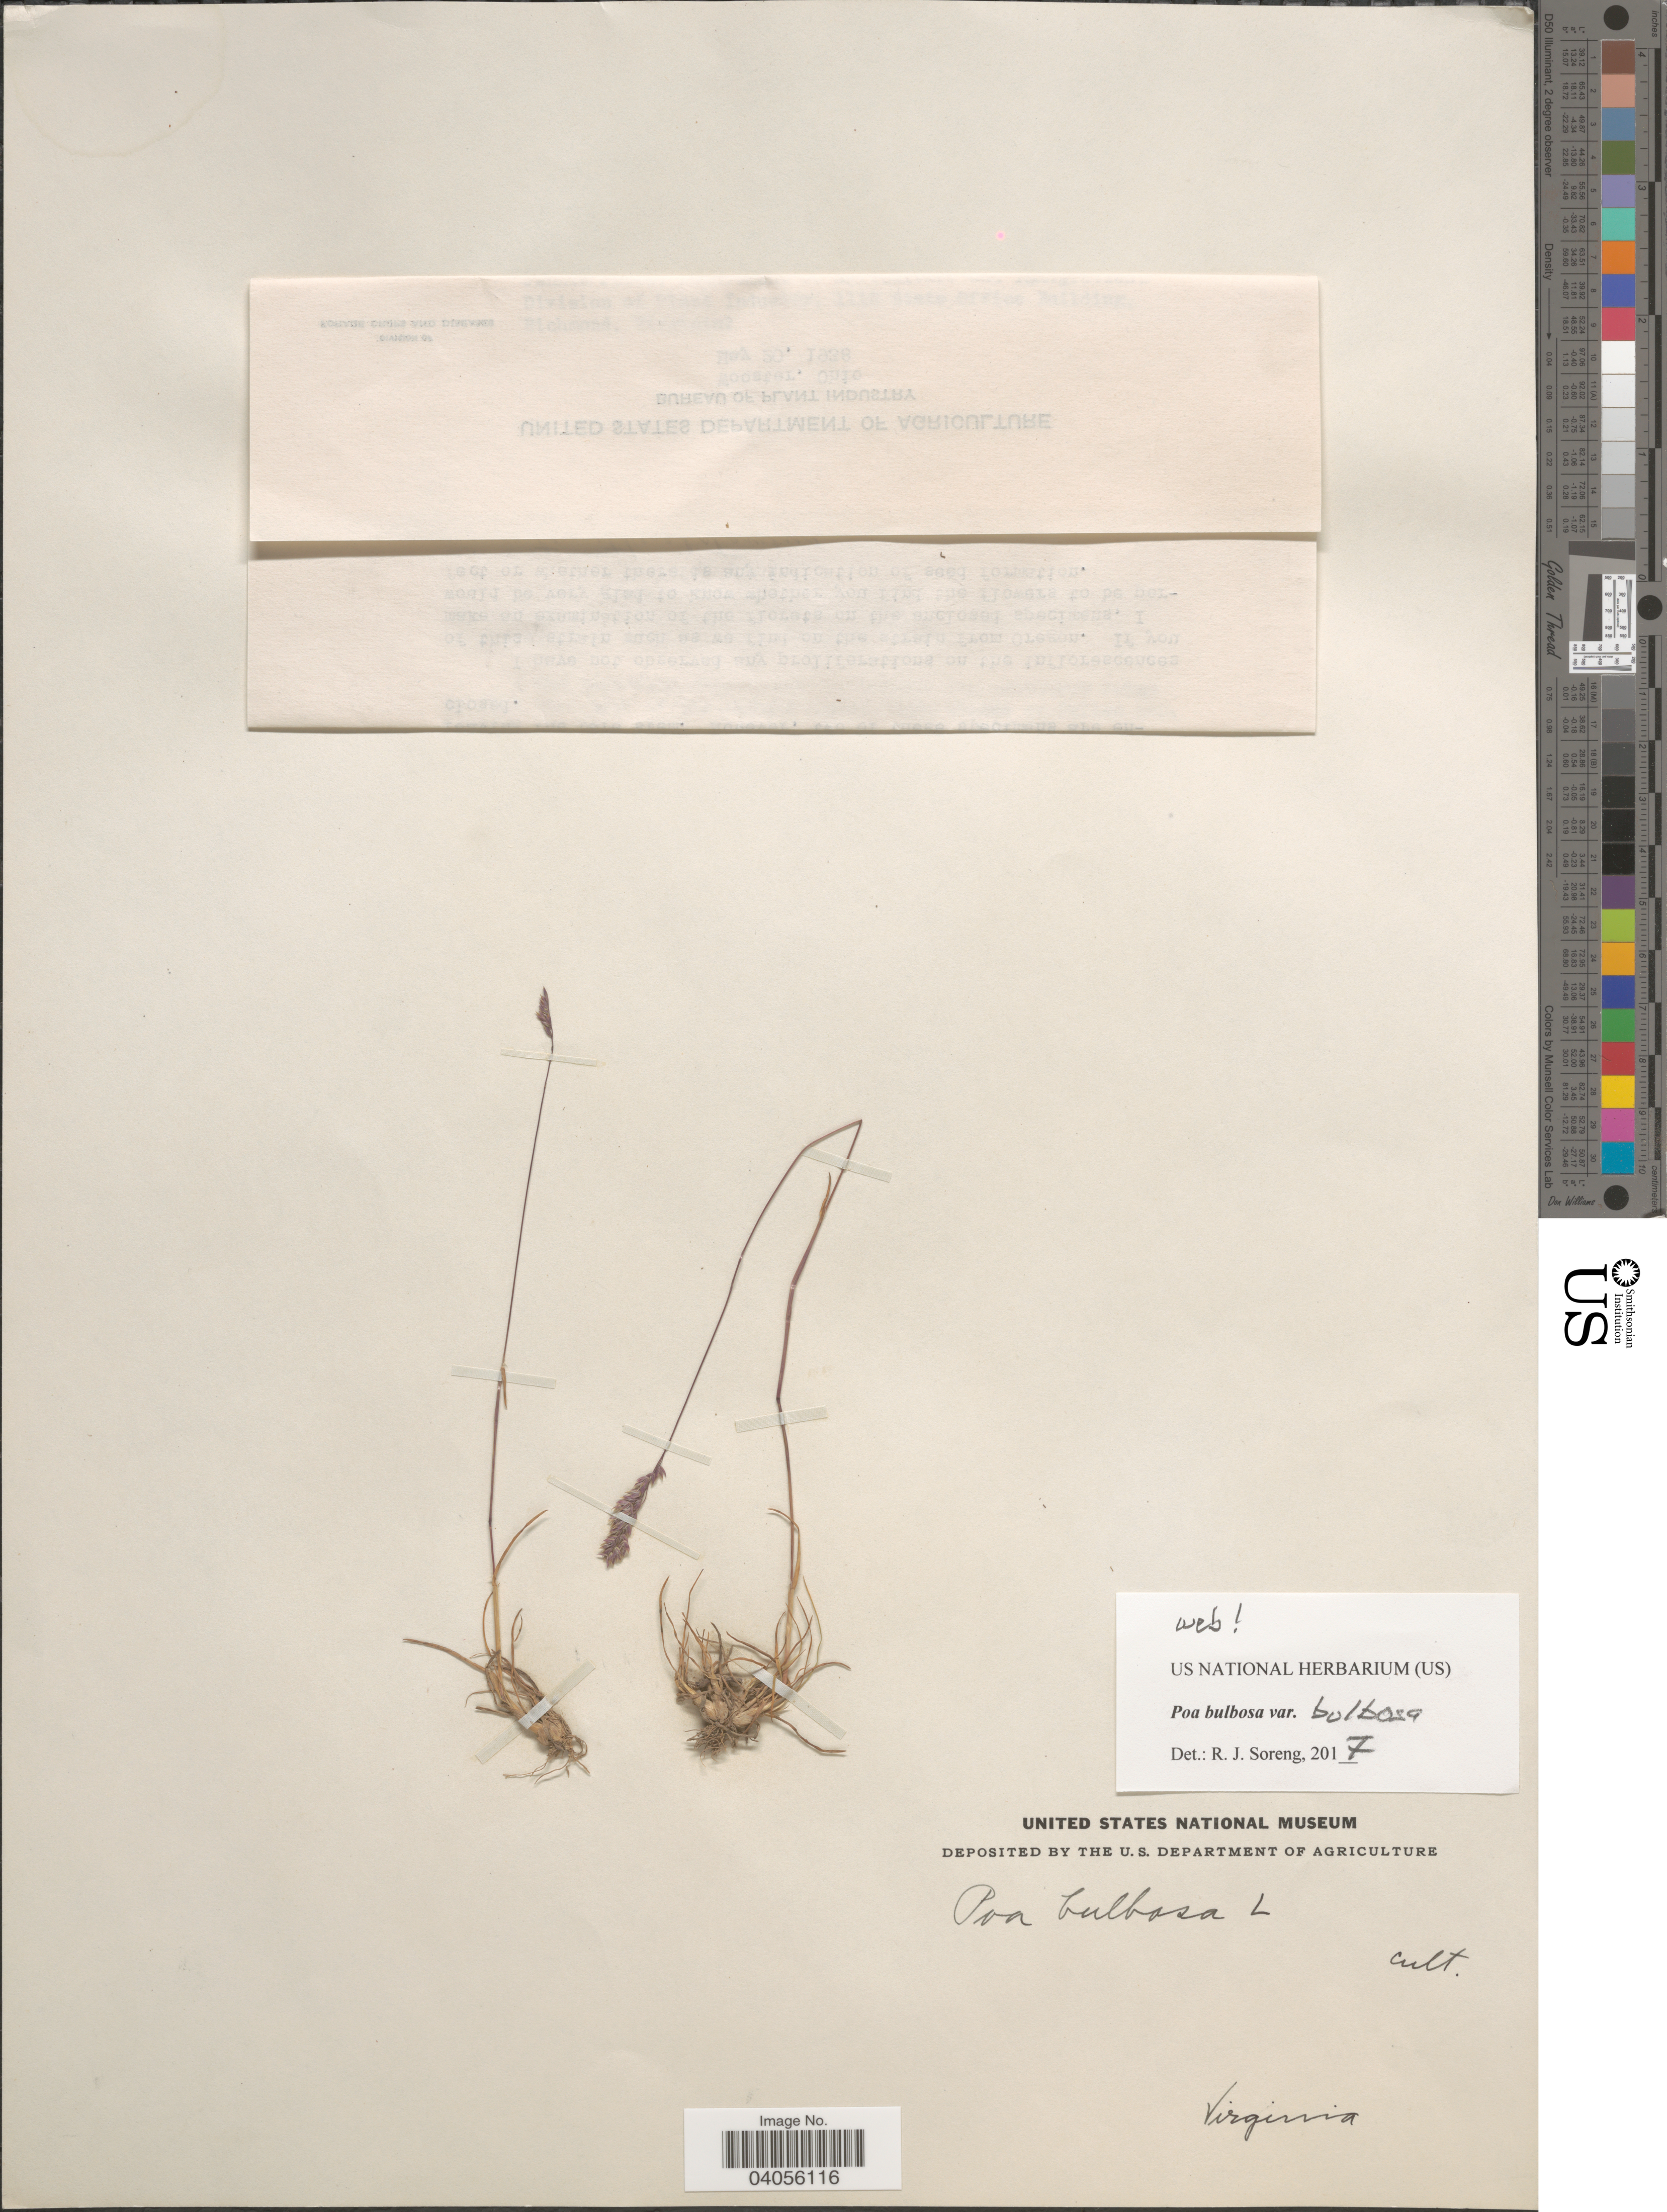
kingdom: Plantae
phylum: Tracheophyta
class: Liliopsida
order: Poales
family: Poaceae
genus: Poa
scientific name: Poa bulbosa subsp. bulbosa var. bulbosa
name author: L.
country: United States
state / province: Virginia